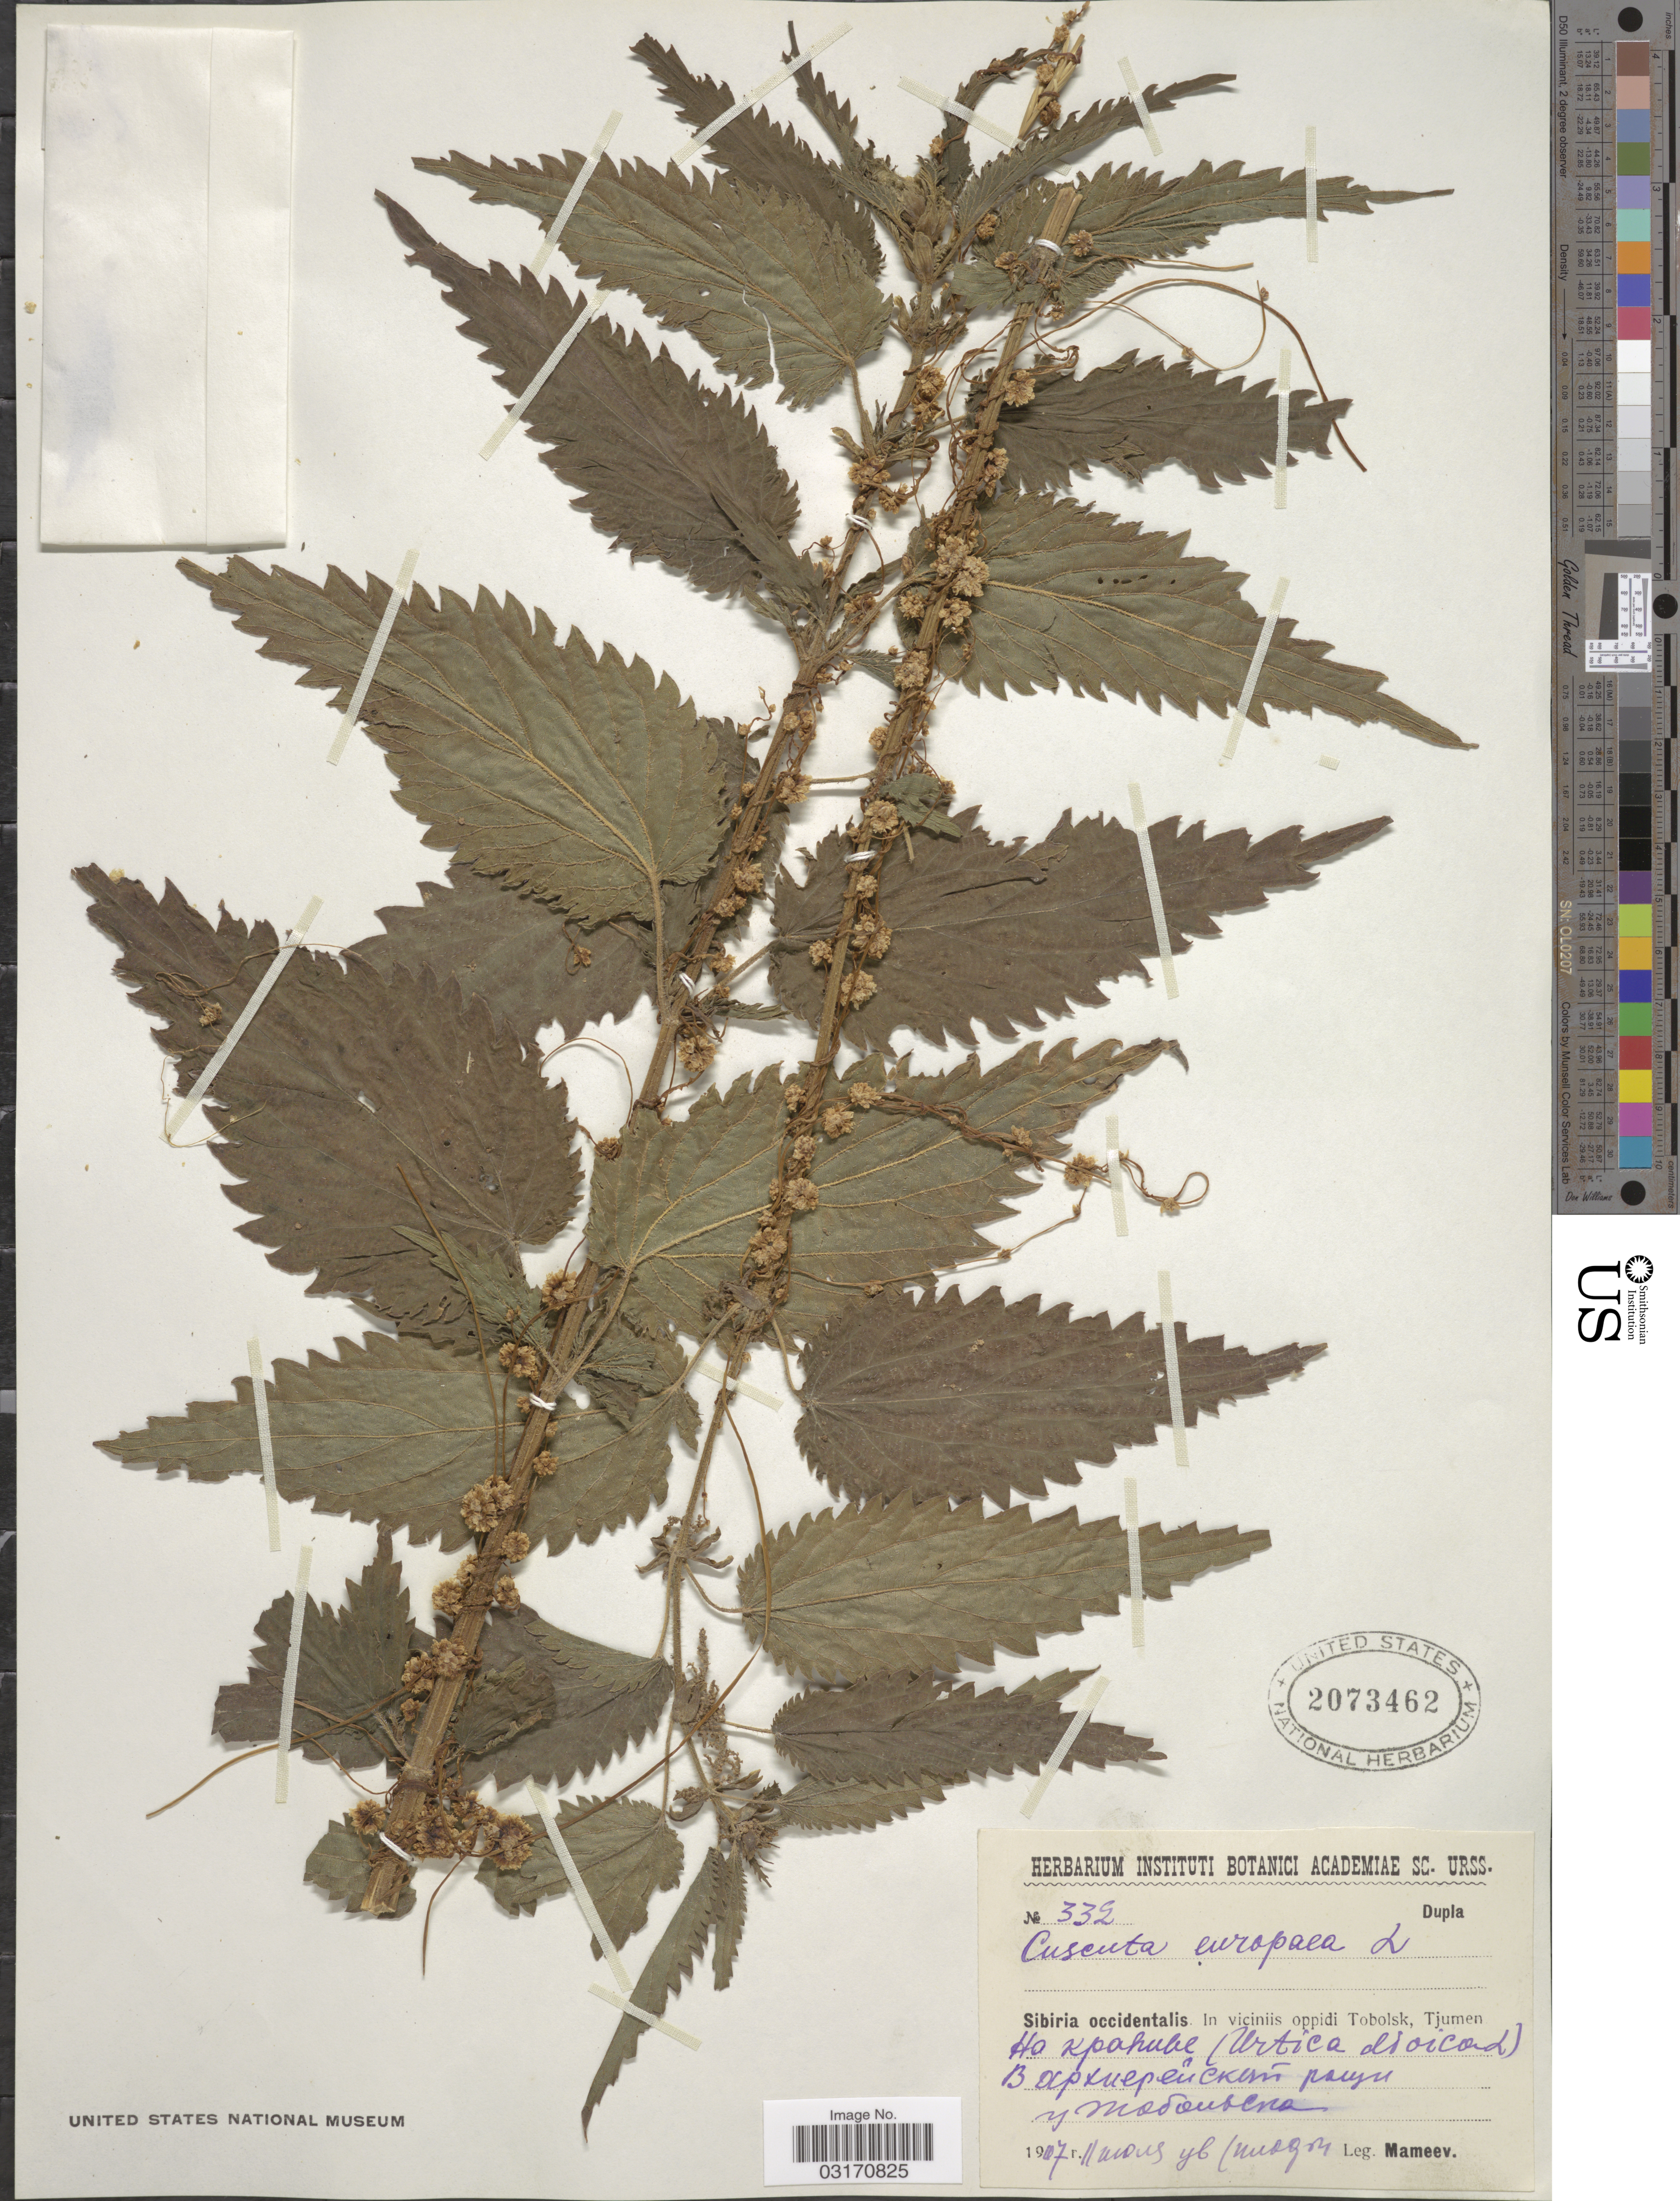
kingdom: Plantae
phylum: Tracheophyta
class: Magnoliopsida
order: Solanales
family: Convolvulaceae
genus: Cuscuta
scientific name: Cuscuta europaea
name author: L.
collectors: Mameev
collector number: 332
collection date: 1907-07-11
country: Russian Federation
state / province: Tyumen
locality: Sibiria occidentalis. In viciniis oppidi Tobolsk, Tjumen. Arkhieereiskaya Grove near Tobolsk.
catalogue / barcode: US 2073462